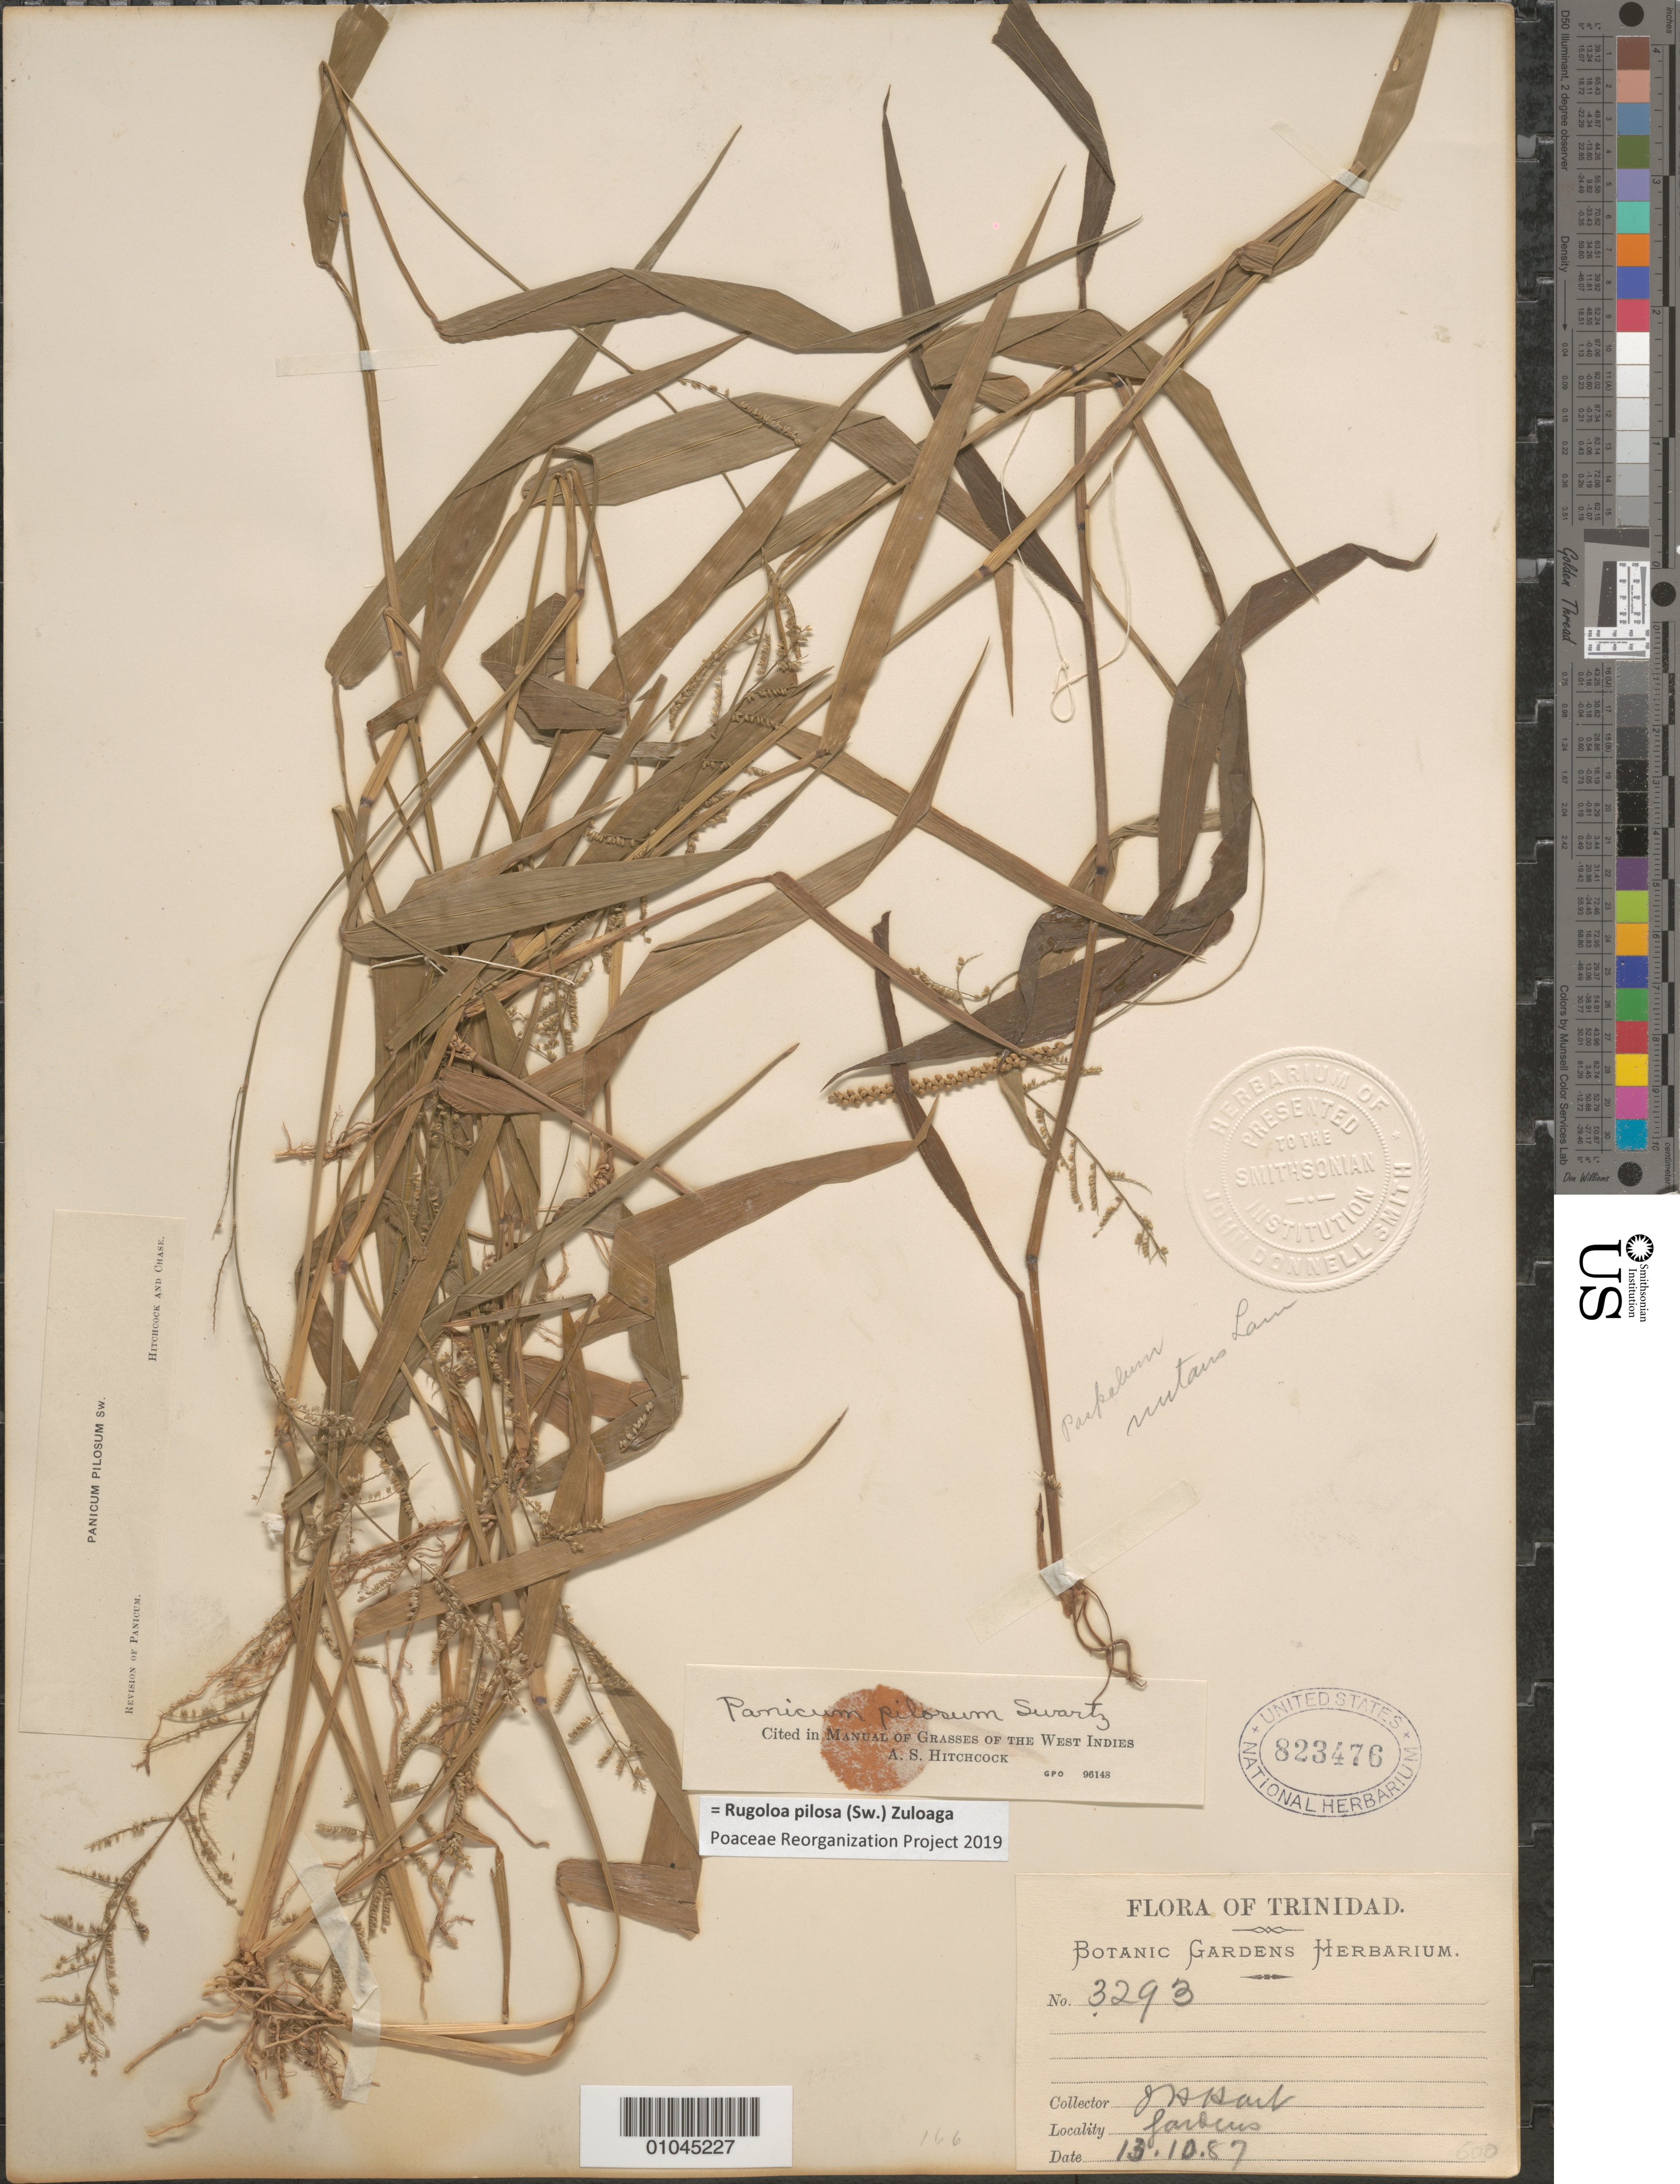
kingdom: Plantae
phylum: Tracheophyta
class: Liliopsida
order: Poales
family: Poaceae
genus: Panicum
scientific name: Panicum pilosum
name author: Sw.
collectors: J. H. Hart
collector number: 3293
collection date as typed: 13 Oct 1887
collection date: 1887-10-13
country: Trinidad and Tobago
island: Trinidad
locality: Gardens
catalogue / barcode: US 823476